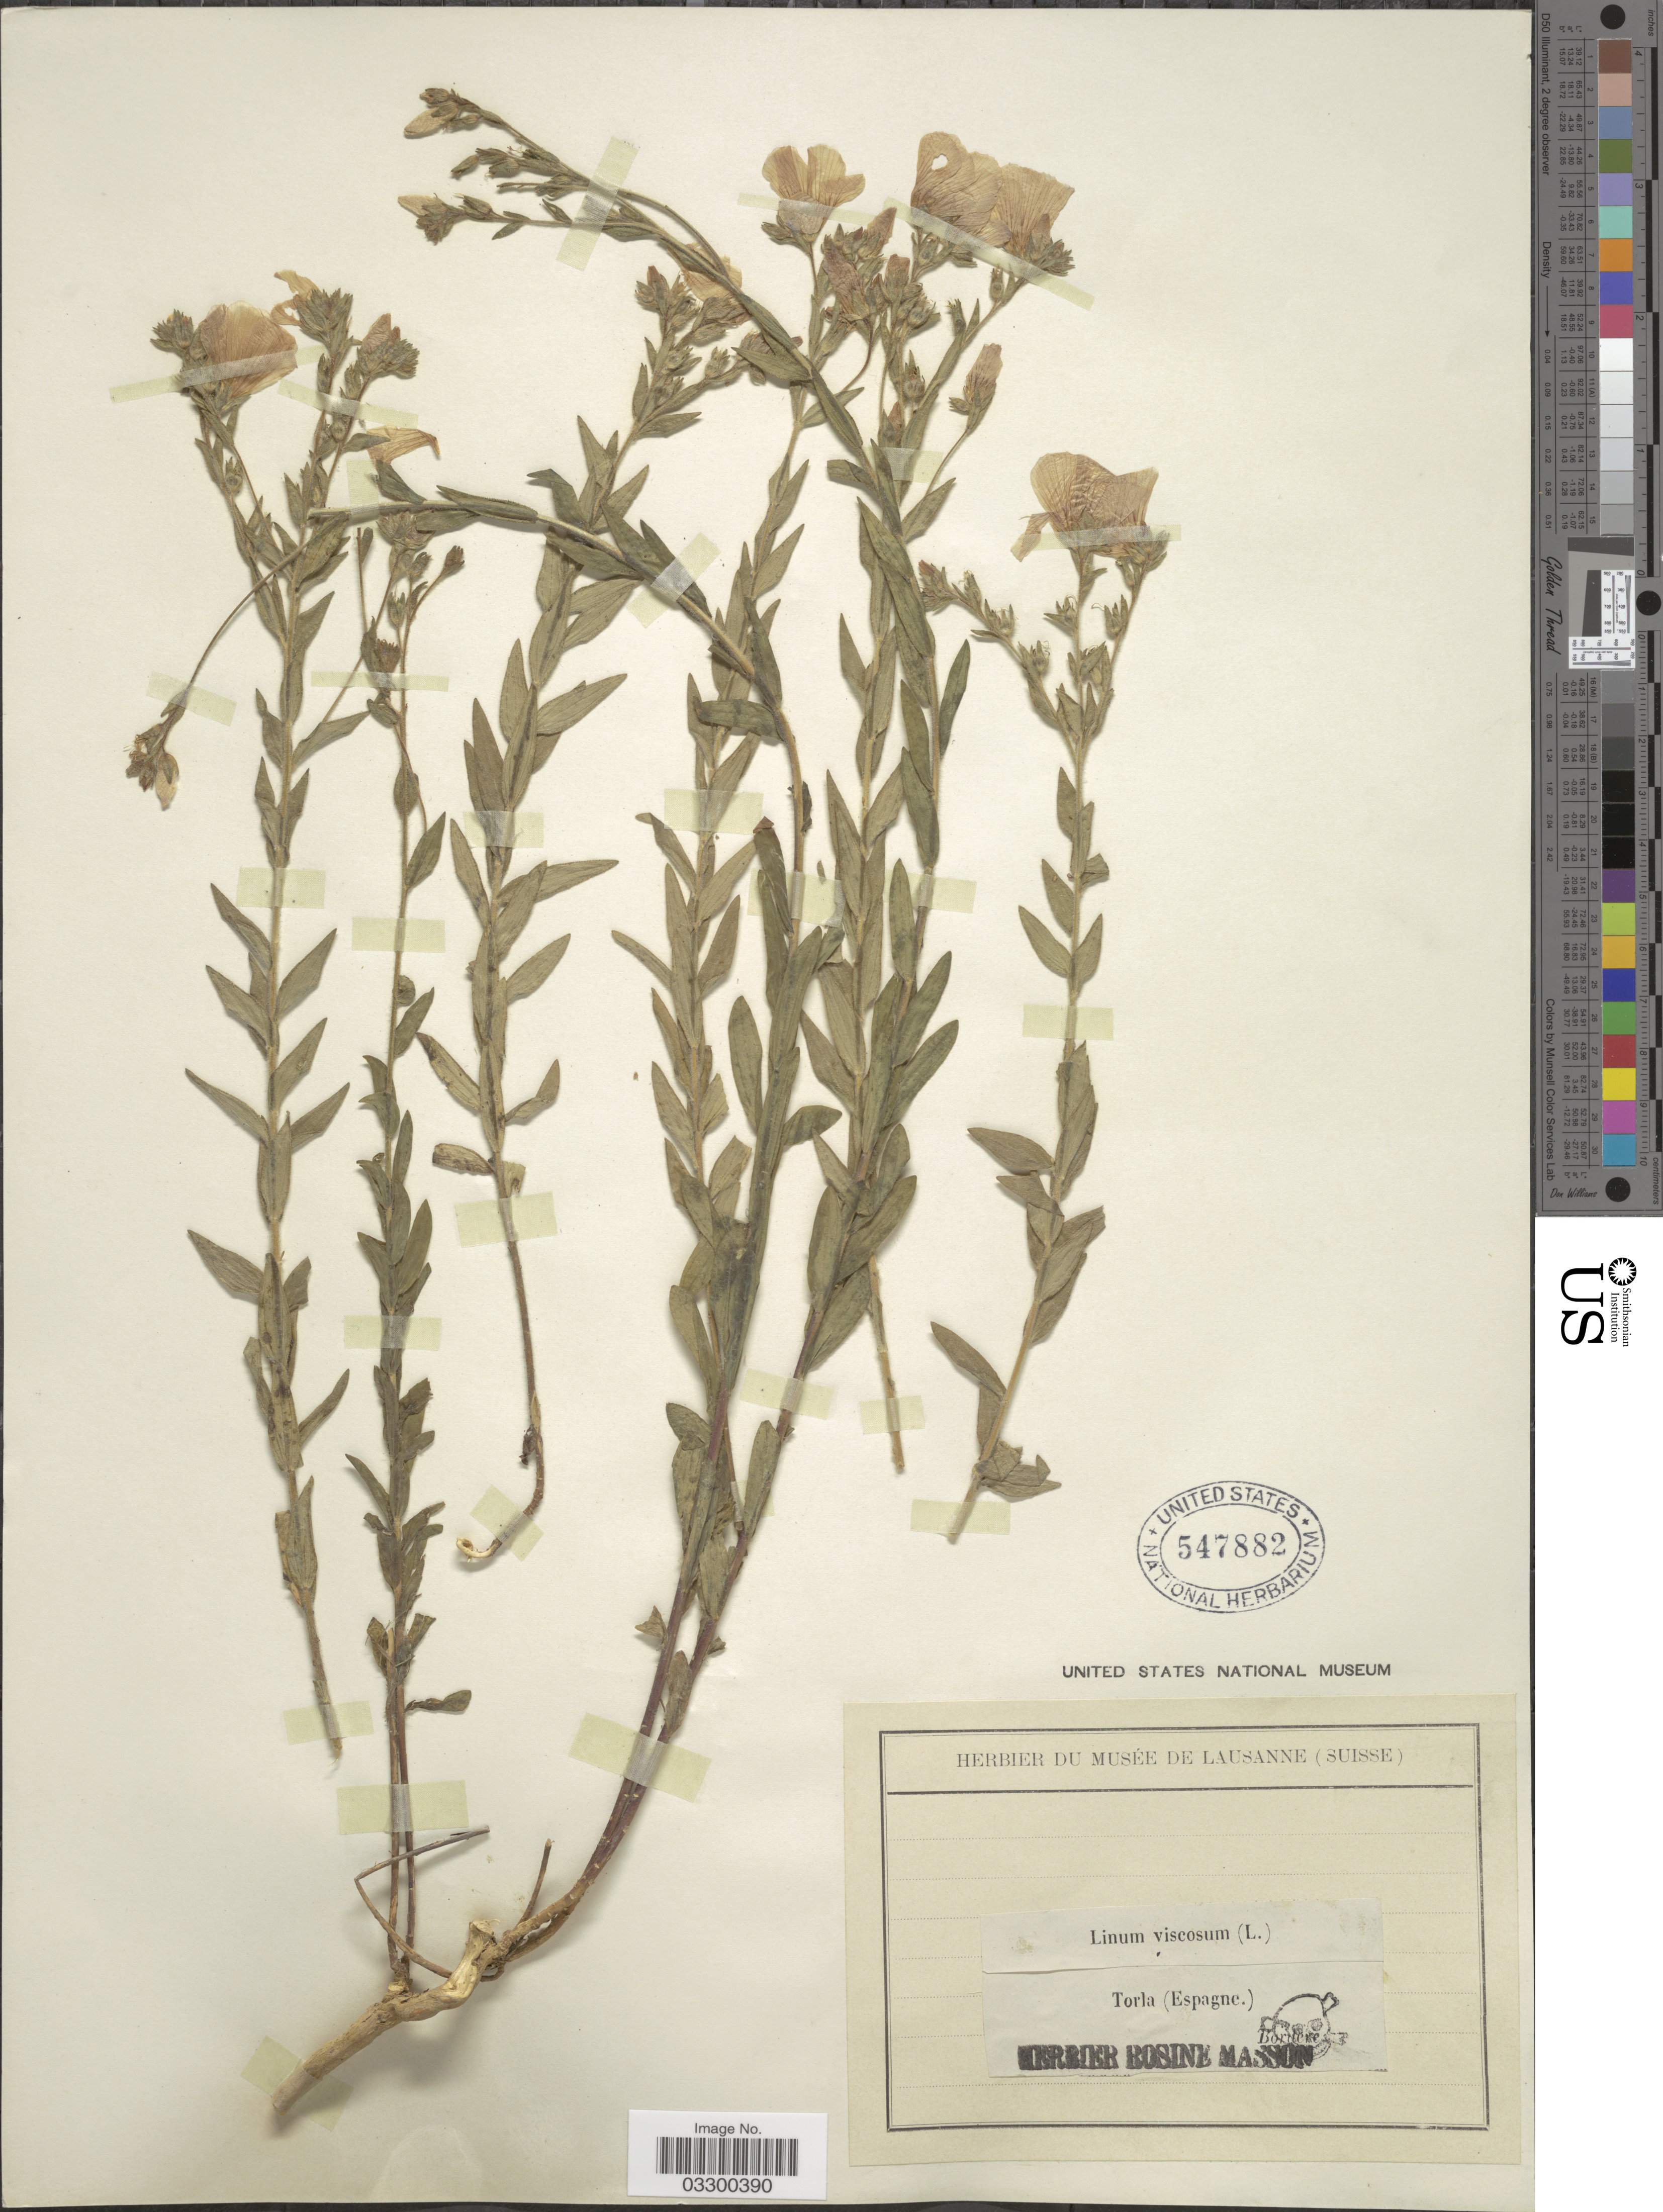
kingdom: Plantae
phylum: Tracheophyta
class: Magnoliopsida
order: Malpighiales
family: Linaceae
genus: Linum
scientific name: Linum viscosum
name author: L.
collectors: Ex herb. Rosine Masson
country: Spain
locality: Torla (Espagne.) Boruere [unsure placement].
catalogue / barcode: US 547882